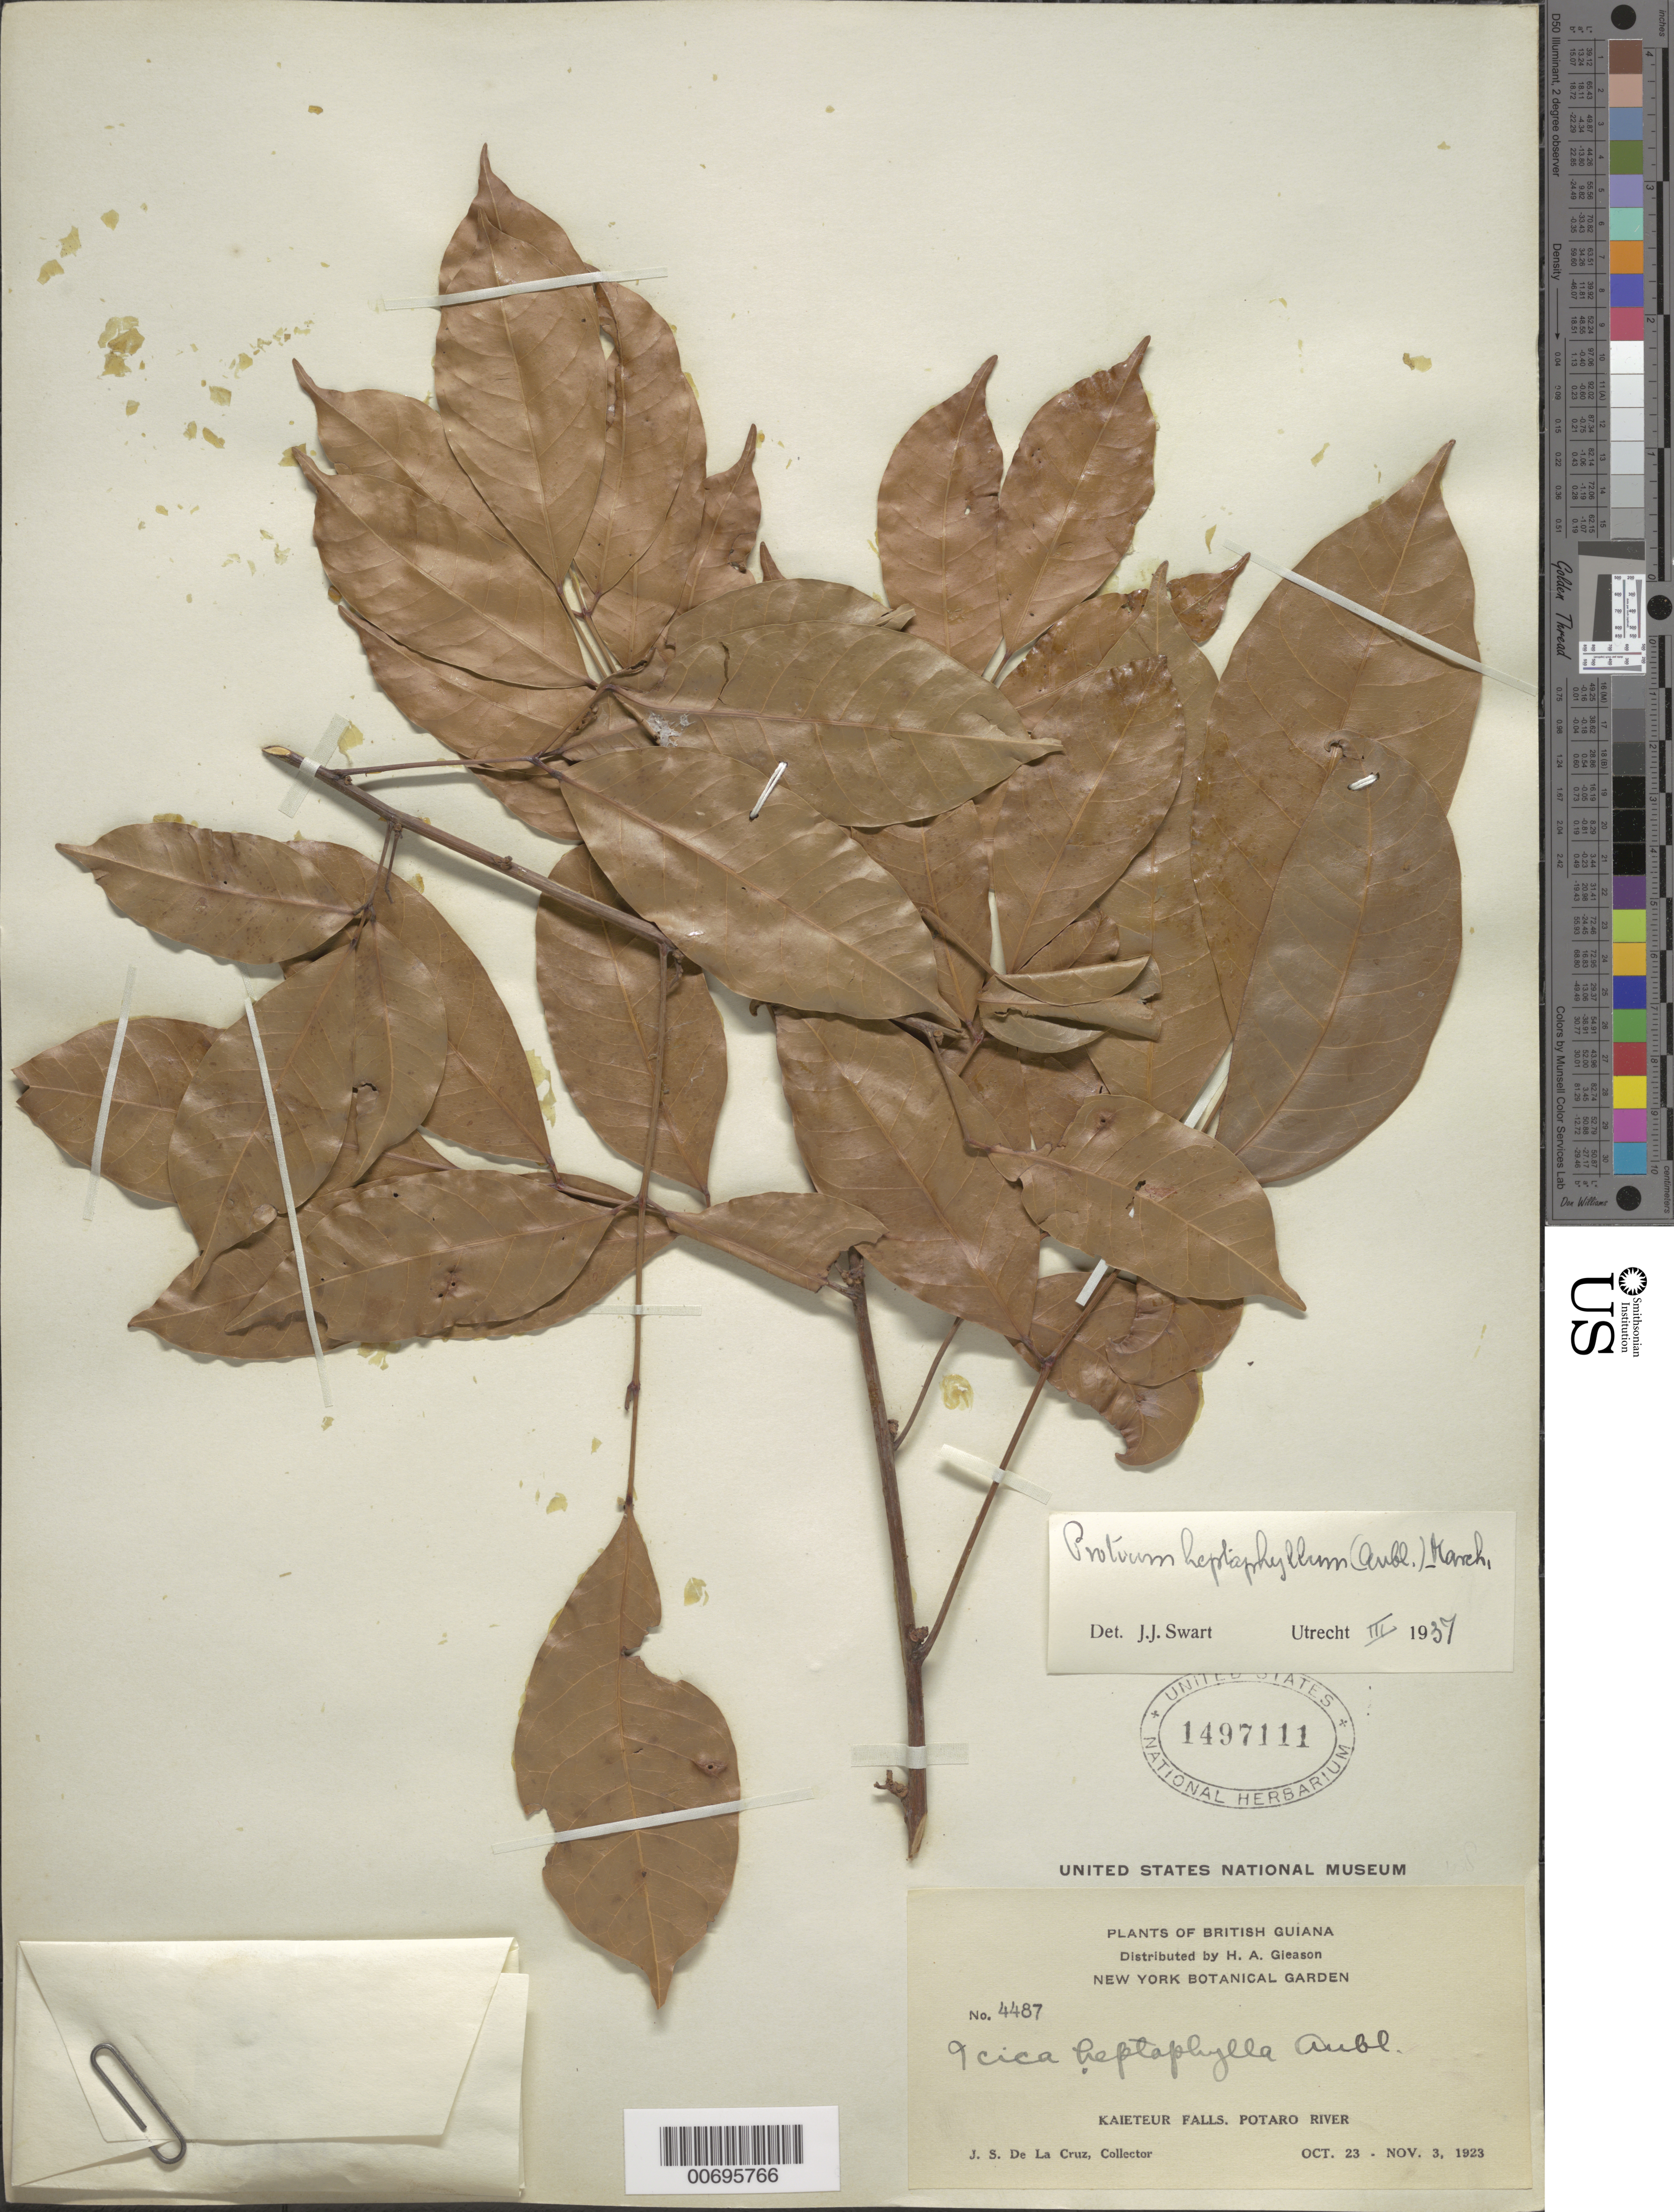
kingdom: Plantae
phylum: Tracheophyta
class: Magnoliopsida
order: Sapindales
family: Burseraceae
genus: Protium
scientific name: Protium heptaphyllum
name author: (Aubl.) Marchand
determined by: Swart, Jan J., (UTRECHT)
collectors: J. S. de la Cruz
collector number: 4487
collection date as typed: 23-Oct-23 to 3-Nov-23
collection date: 1923-10-23/1923-11-03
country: Guyana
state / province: Potaro-Siparuni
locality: Kaieteur Falls, Potaro R.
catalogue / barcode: US 1497111